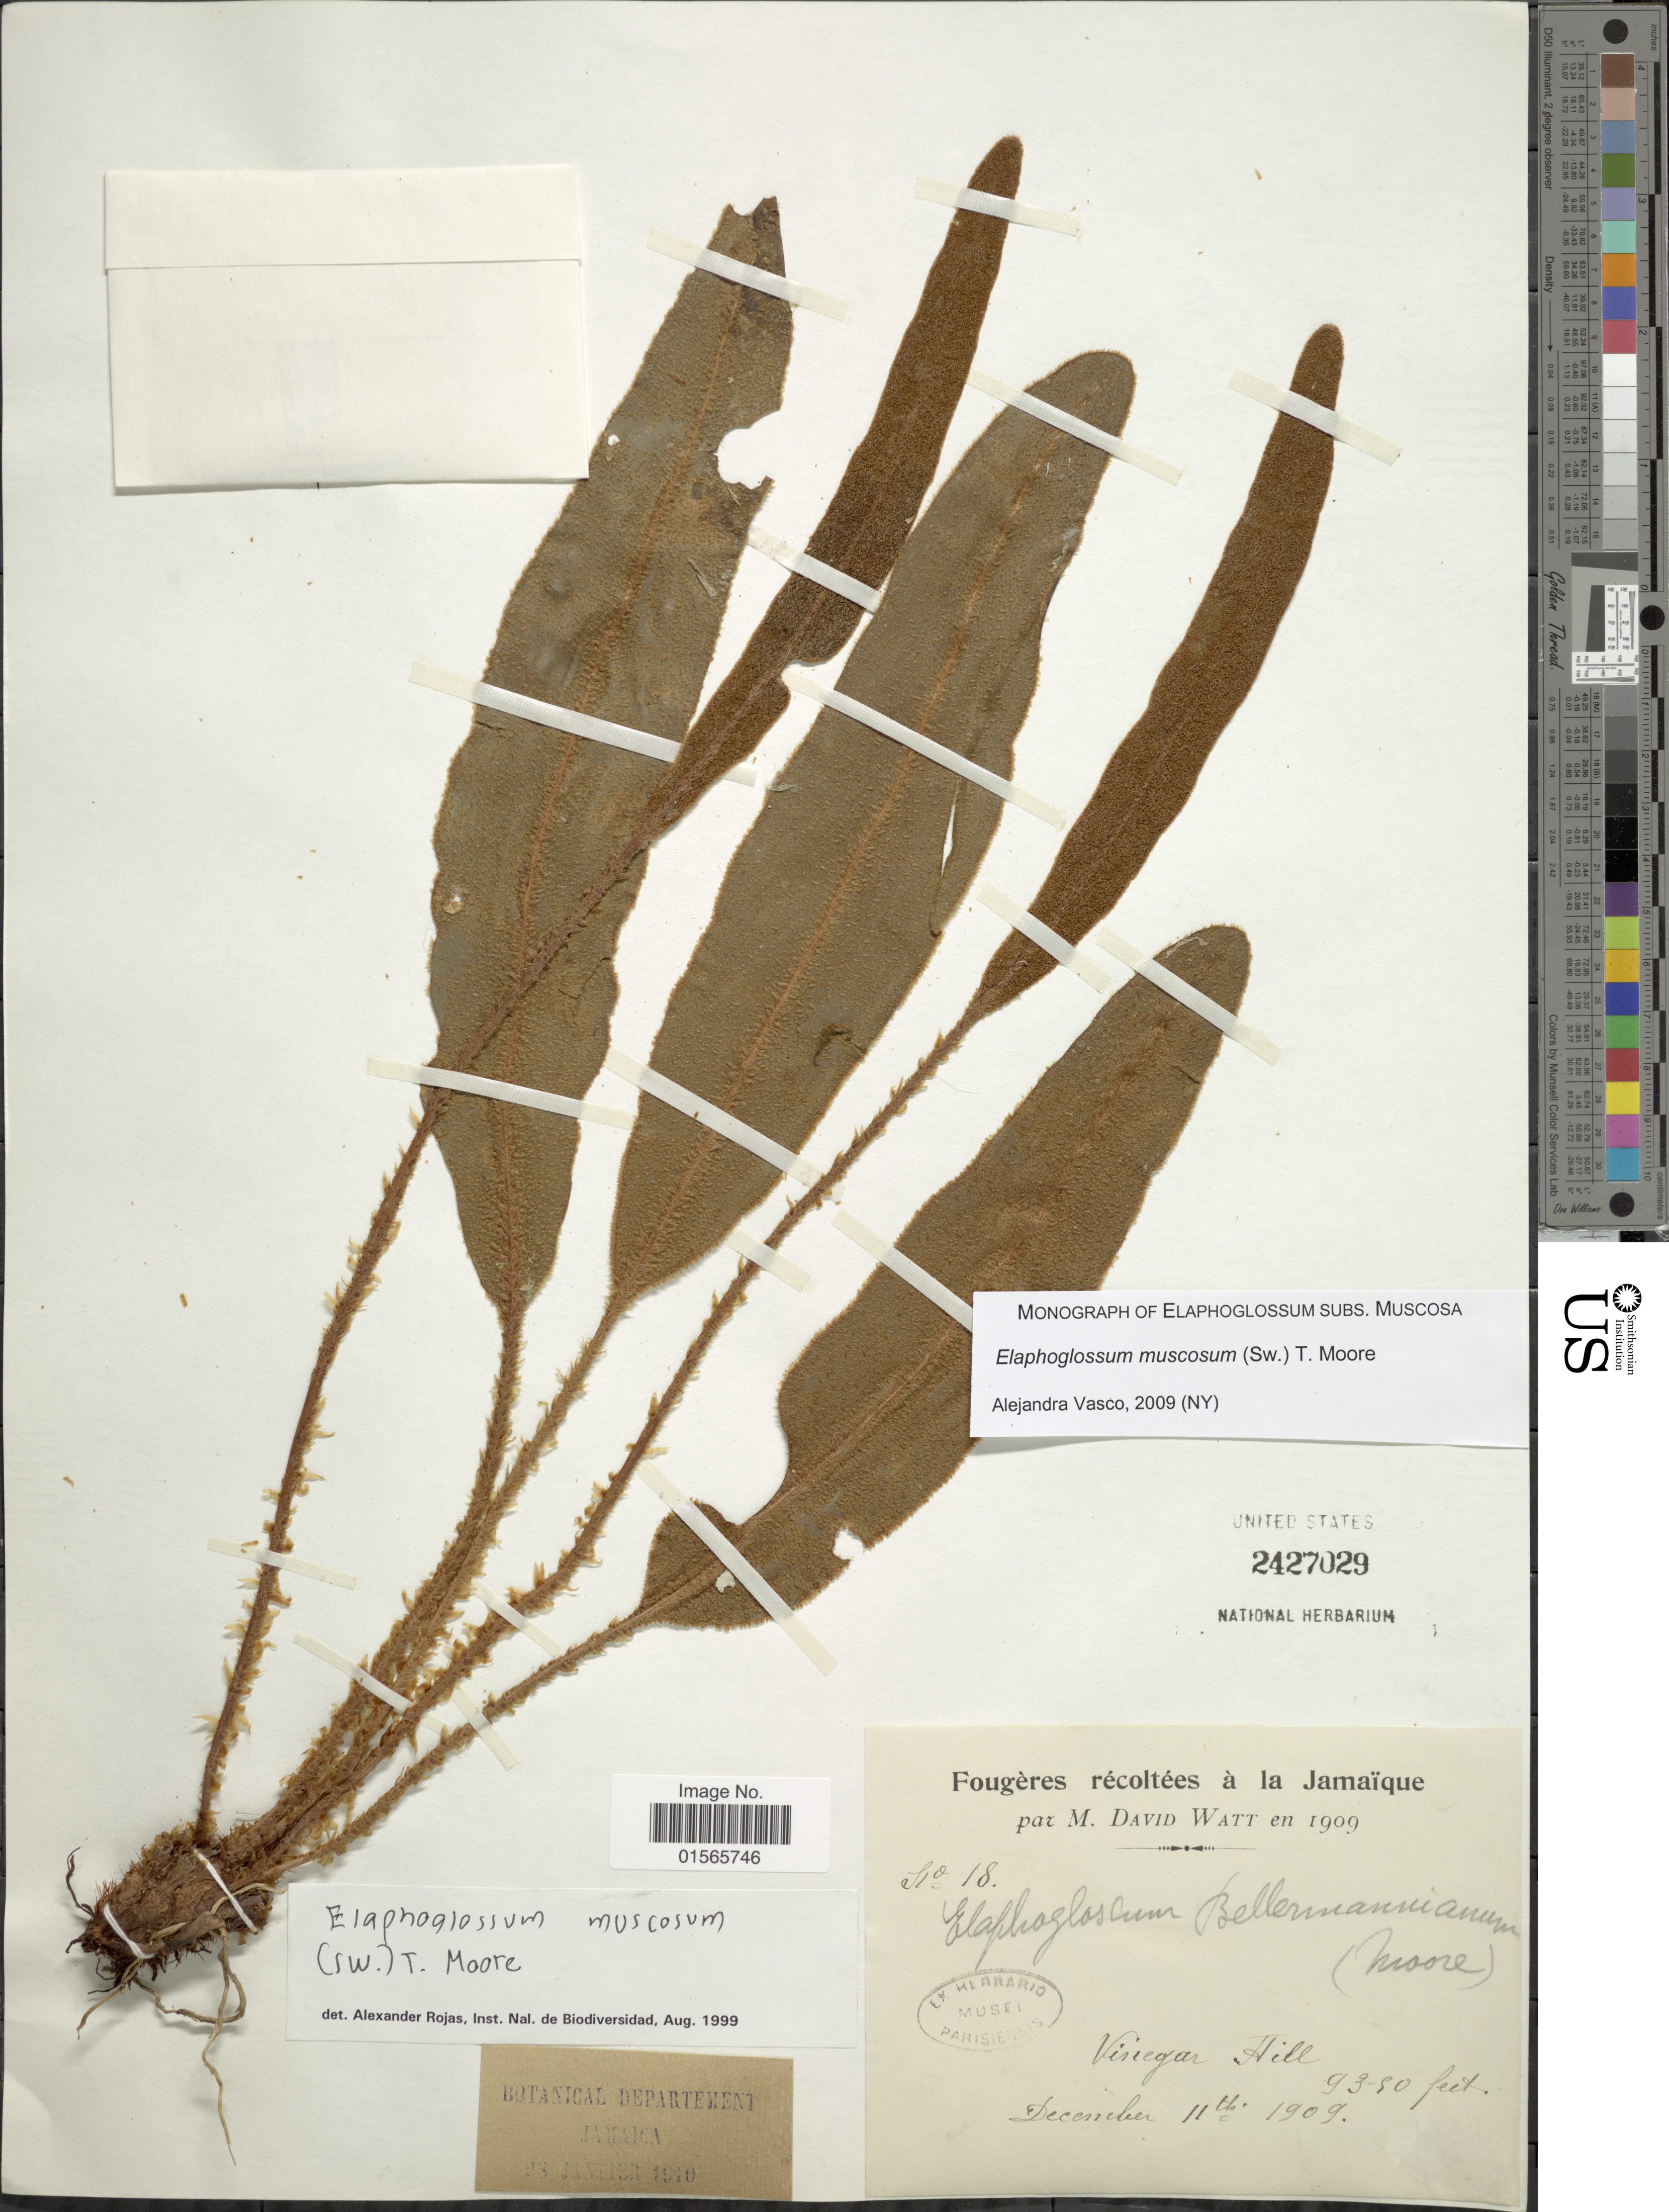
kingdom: Plantae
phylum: Tracheophyta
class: Polypodiopsida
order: Polypodiales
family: Dryopteridaceae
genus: Elaphoglossum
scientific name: Elaphoglossum muscosum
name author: (Sw.) T. Moore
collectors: M. Watt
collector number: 18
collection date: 1909-12-11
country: Jamaica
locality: Vinegar Hill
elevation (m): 2850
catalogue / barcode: US 2427029